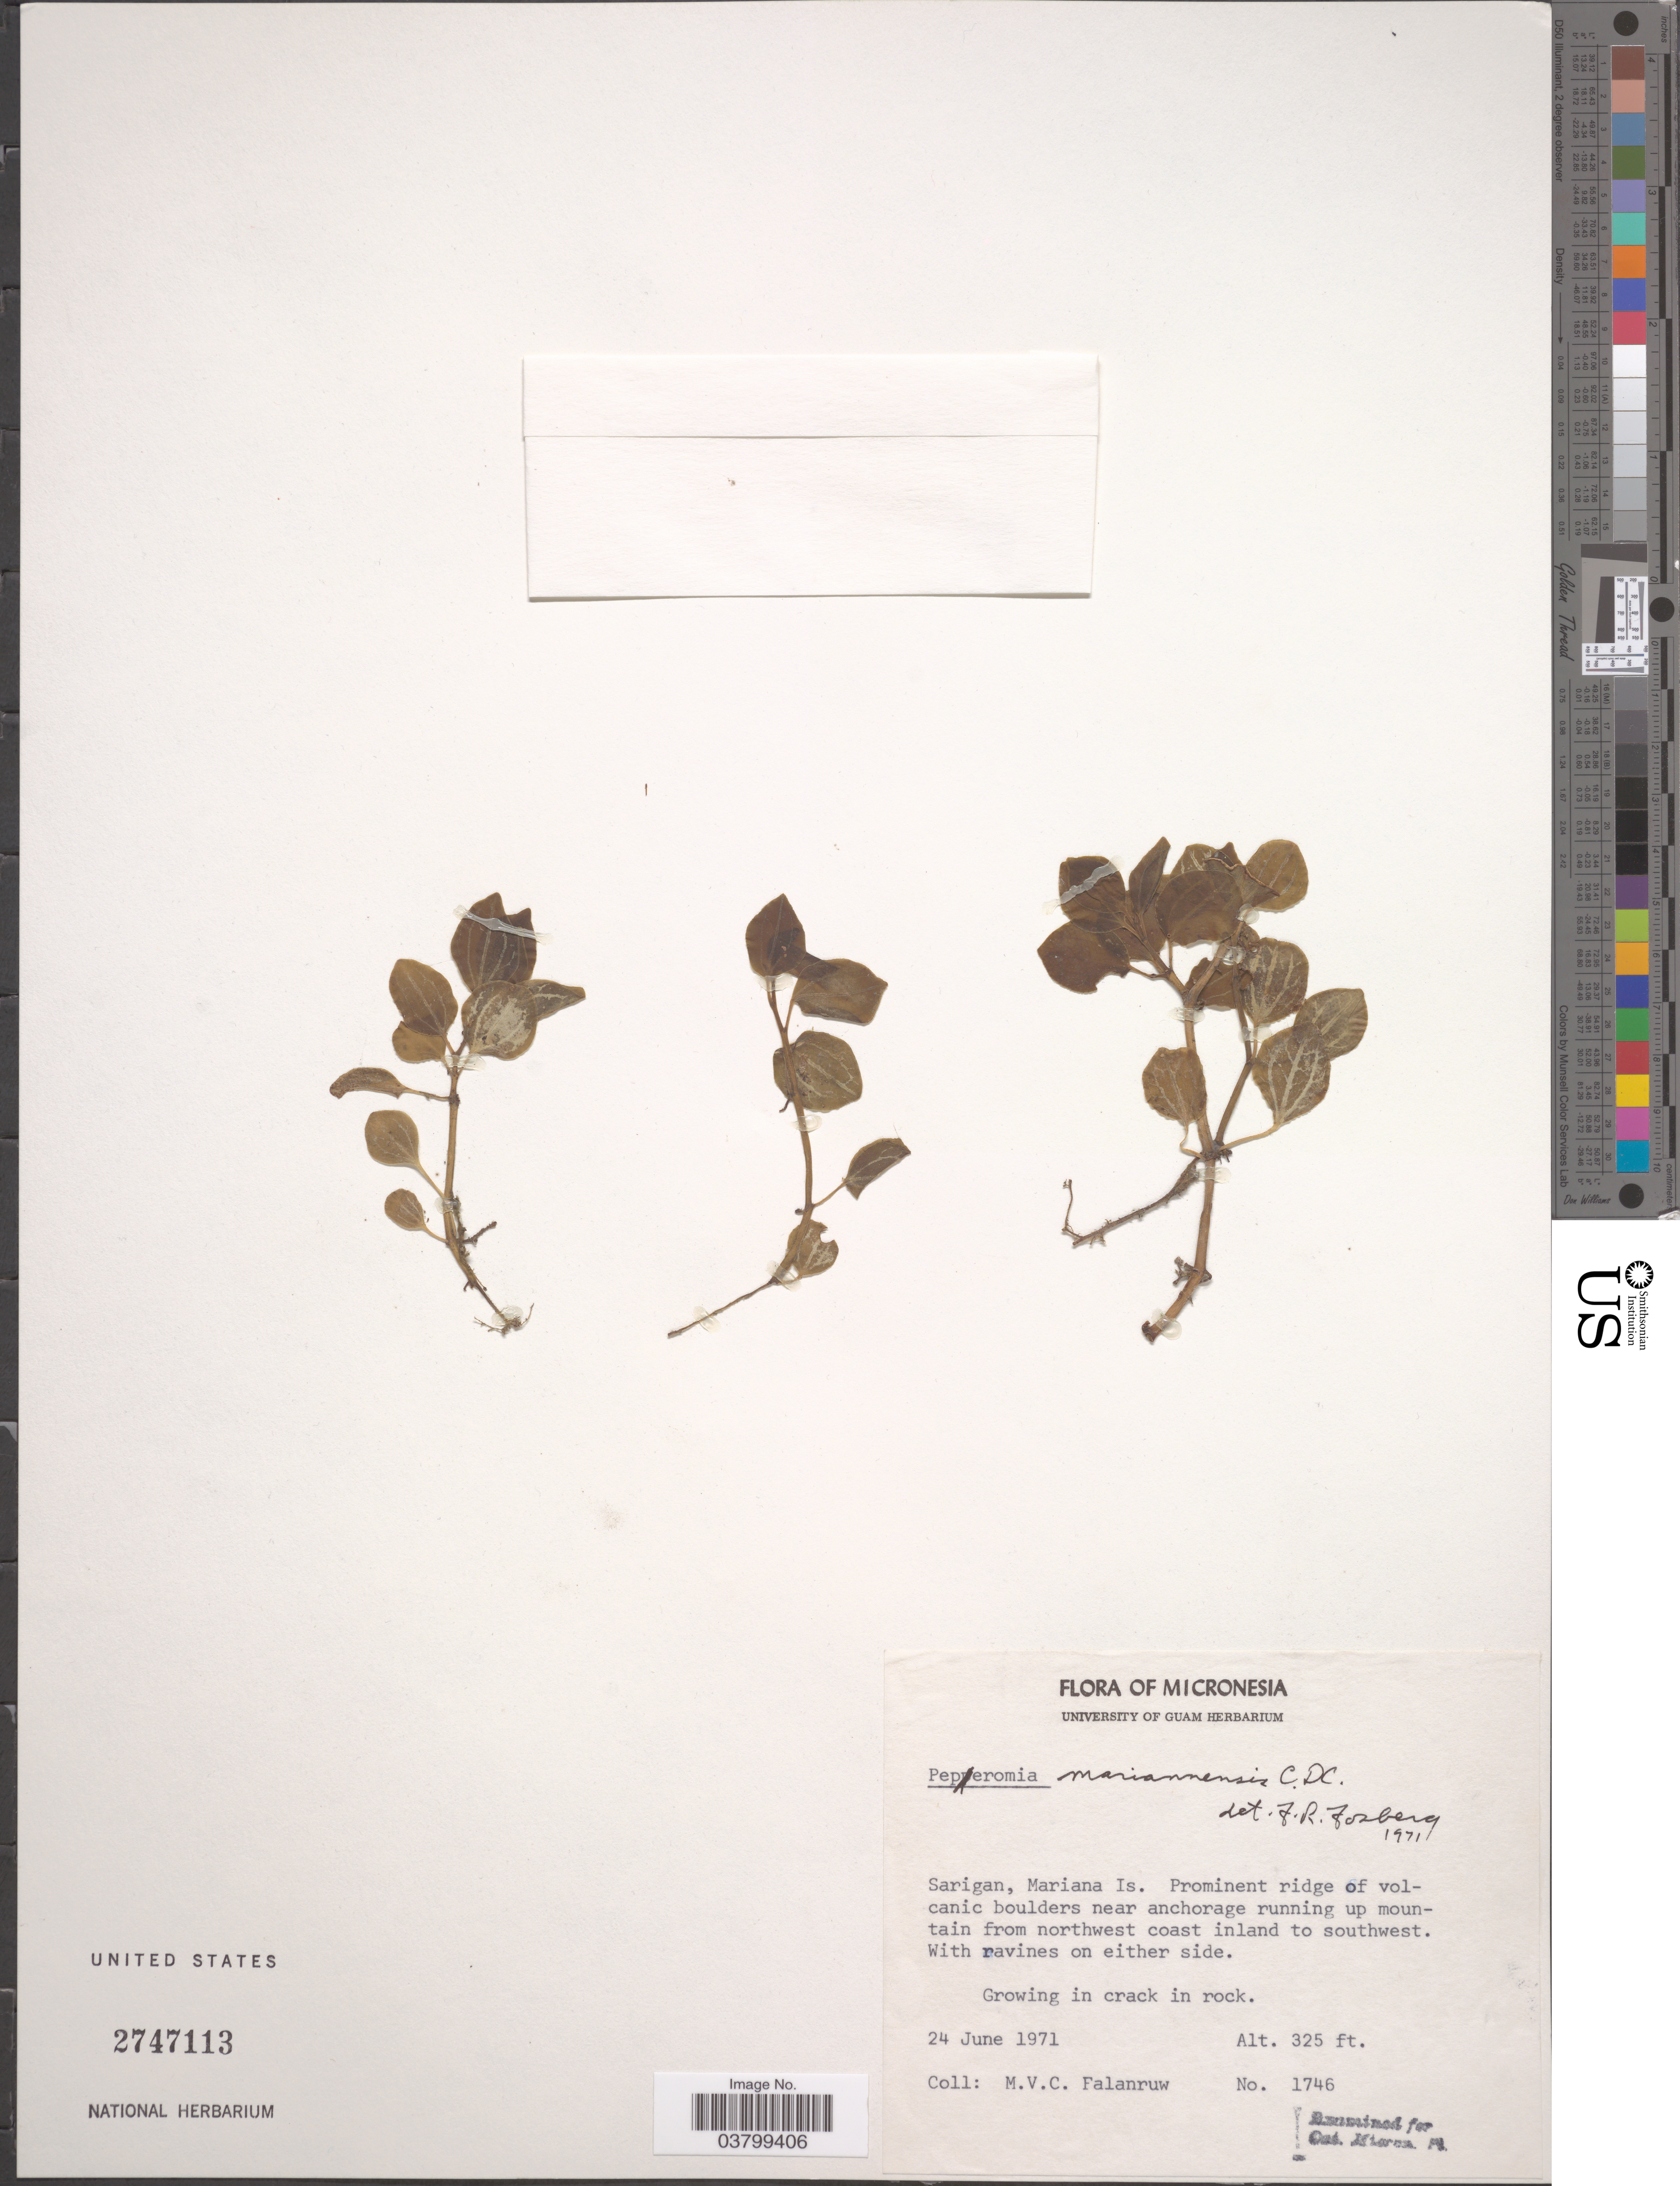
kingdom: Plantae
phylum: Tracheophyta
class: Magnoliopsida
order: Piperales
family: Piperaceae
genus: Peperomia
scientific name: Peperomia mariannensis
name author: C. DC.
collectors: M. V. Falanruw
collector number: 1746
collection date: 1971-06-24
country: Northern Mariana Islands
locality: Micronesia. Sarigan, Mariana Is. Prominent ridge of volcanic boulders near anchorage running up mountain from northwest coast inland to southwest. With ravines on either side.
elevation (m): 99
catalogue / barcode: US 2747113